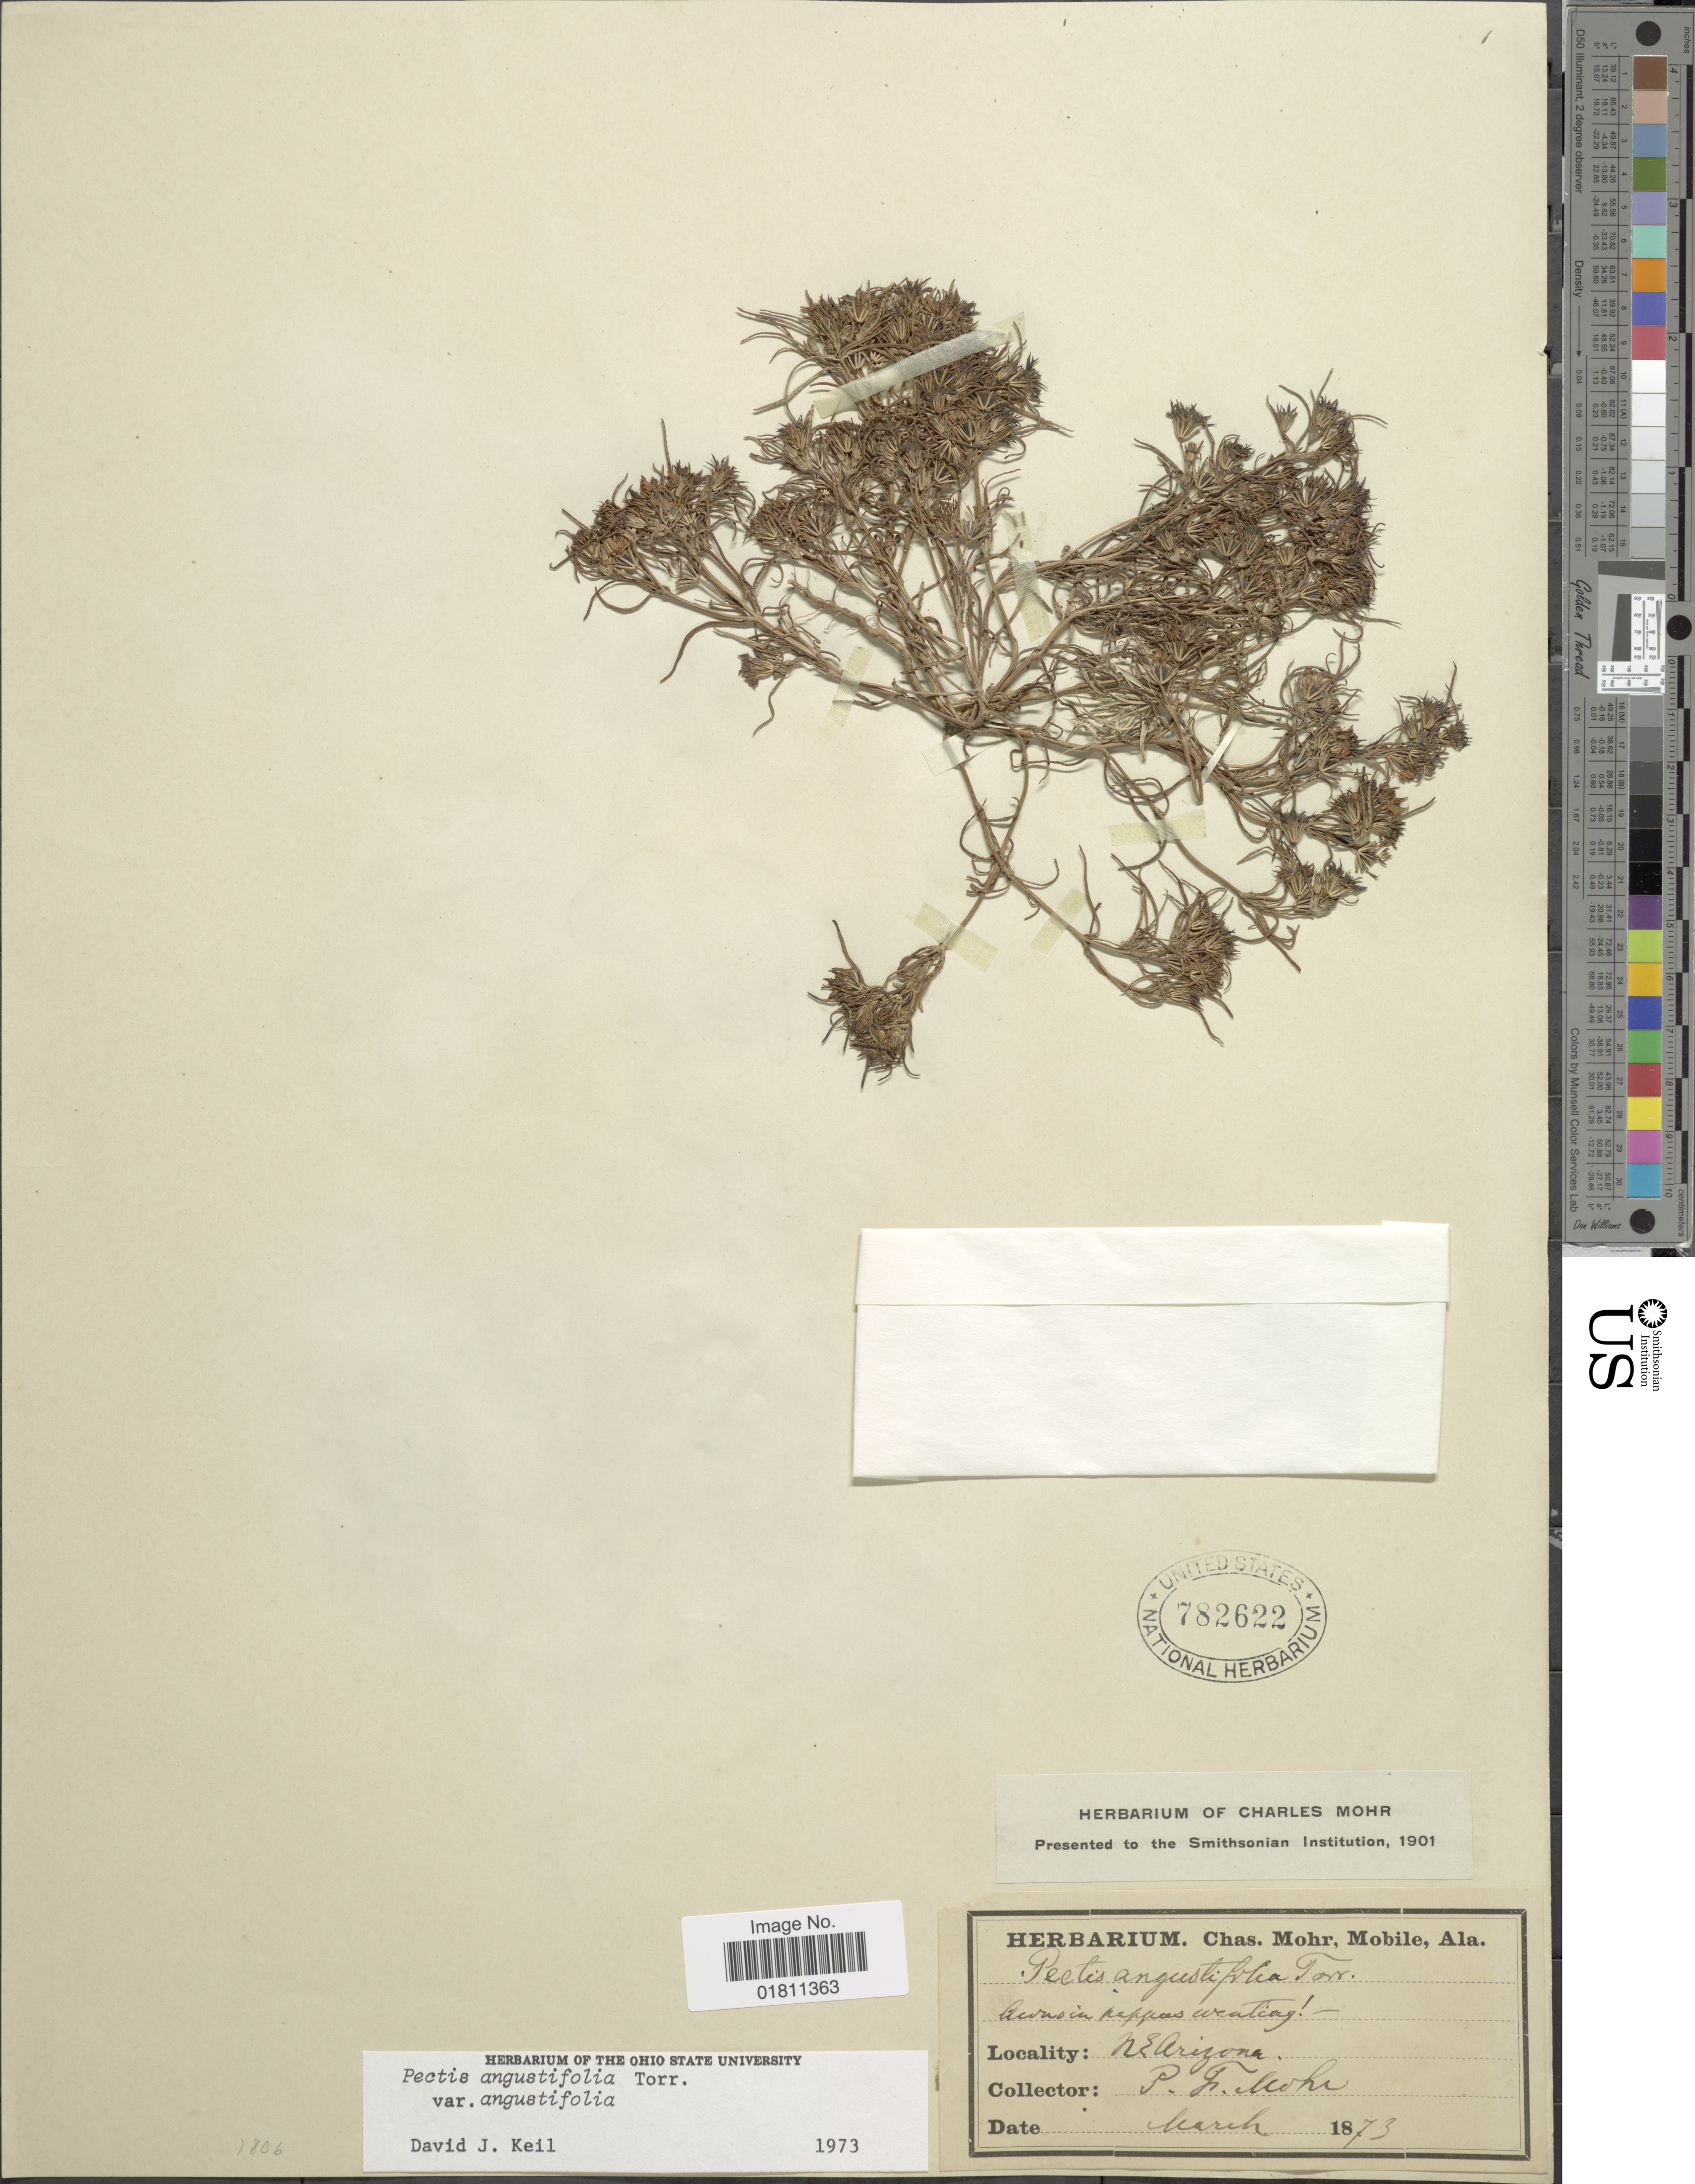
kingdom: Plantae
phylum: Tracheophyta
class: Magnoliopsida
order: Asterales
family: Asteraceae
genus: Pectis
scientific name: Pectis angustifolia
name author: Torr.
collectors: P. F. Mohr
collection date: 1873-03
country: United States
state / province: Arizona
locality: N.E. Arizona.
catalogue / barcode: US 782622